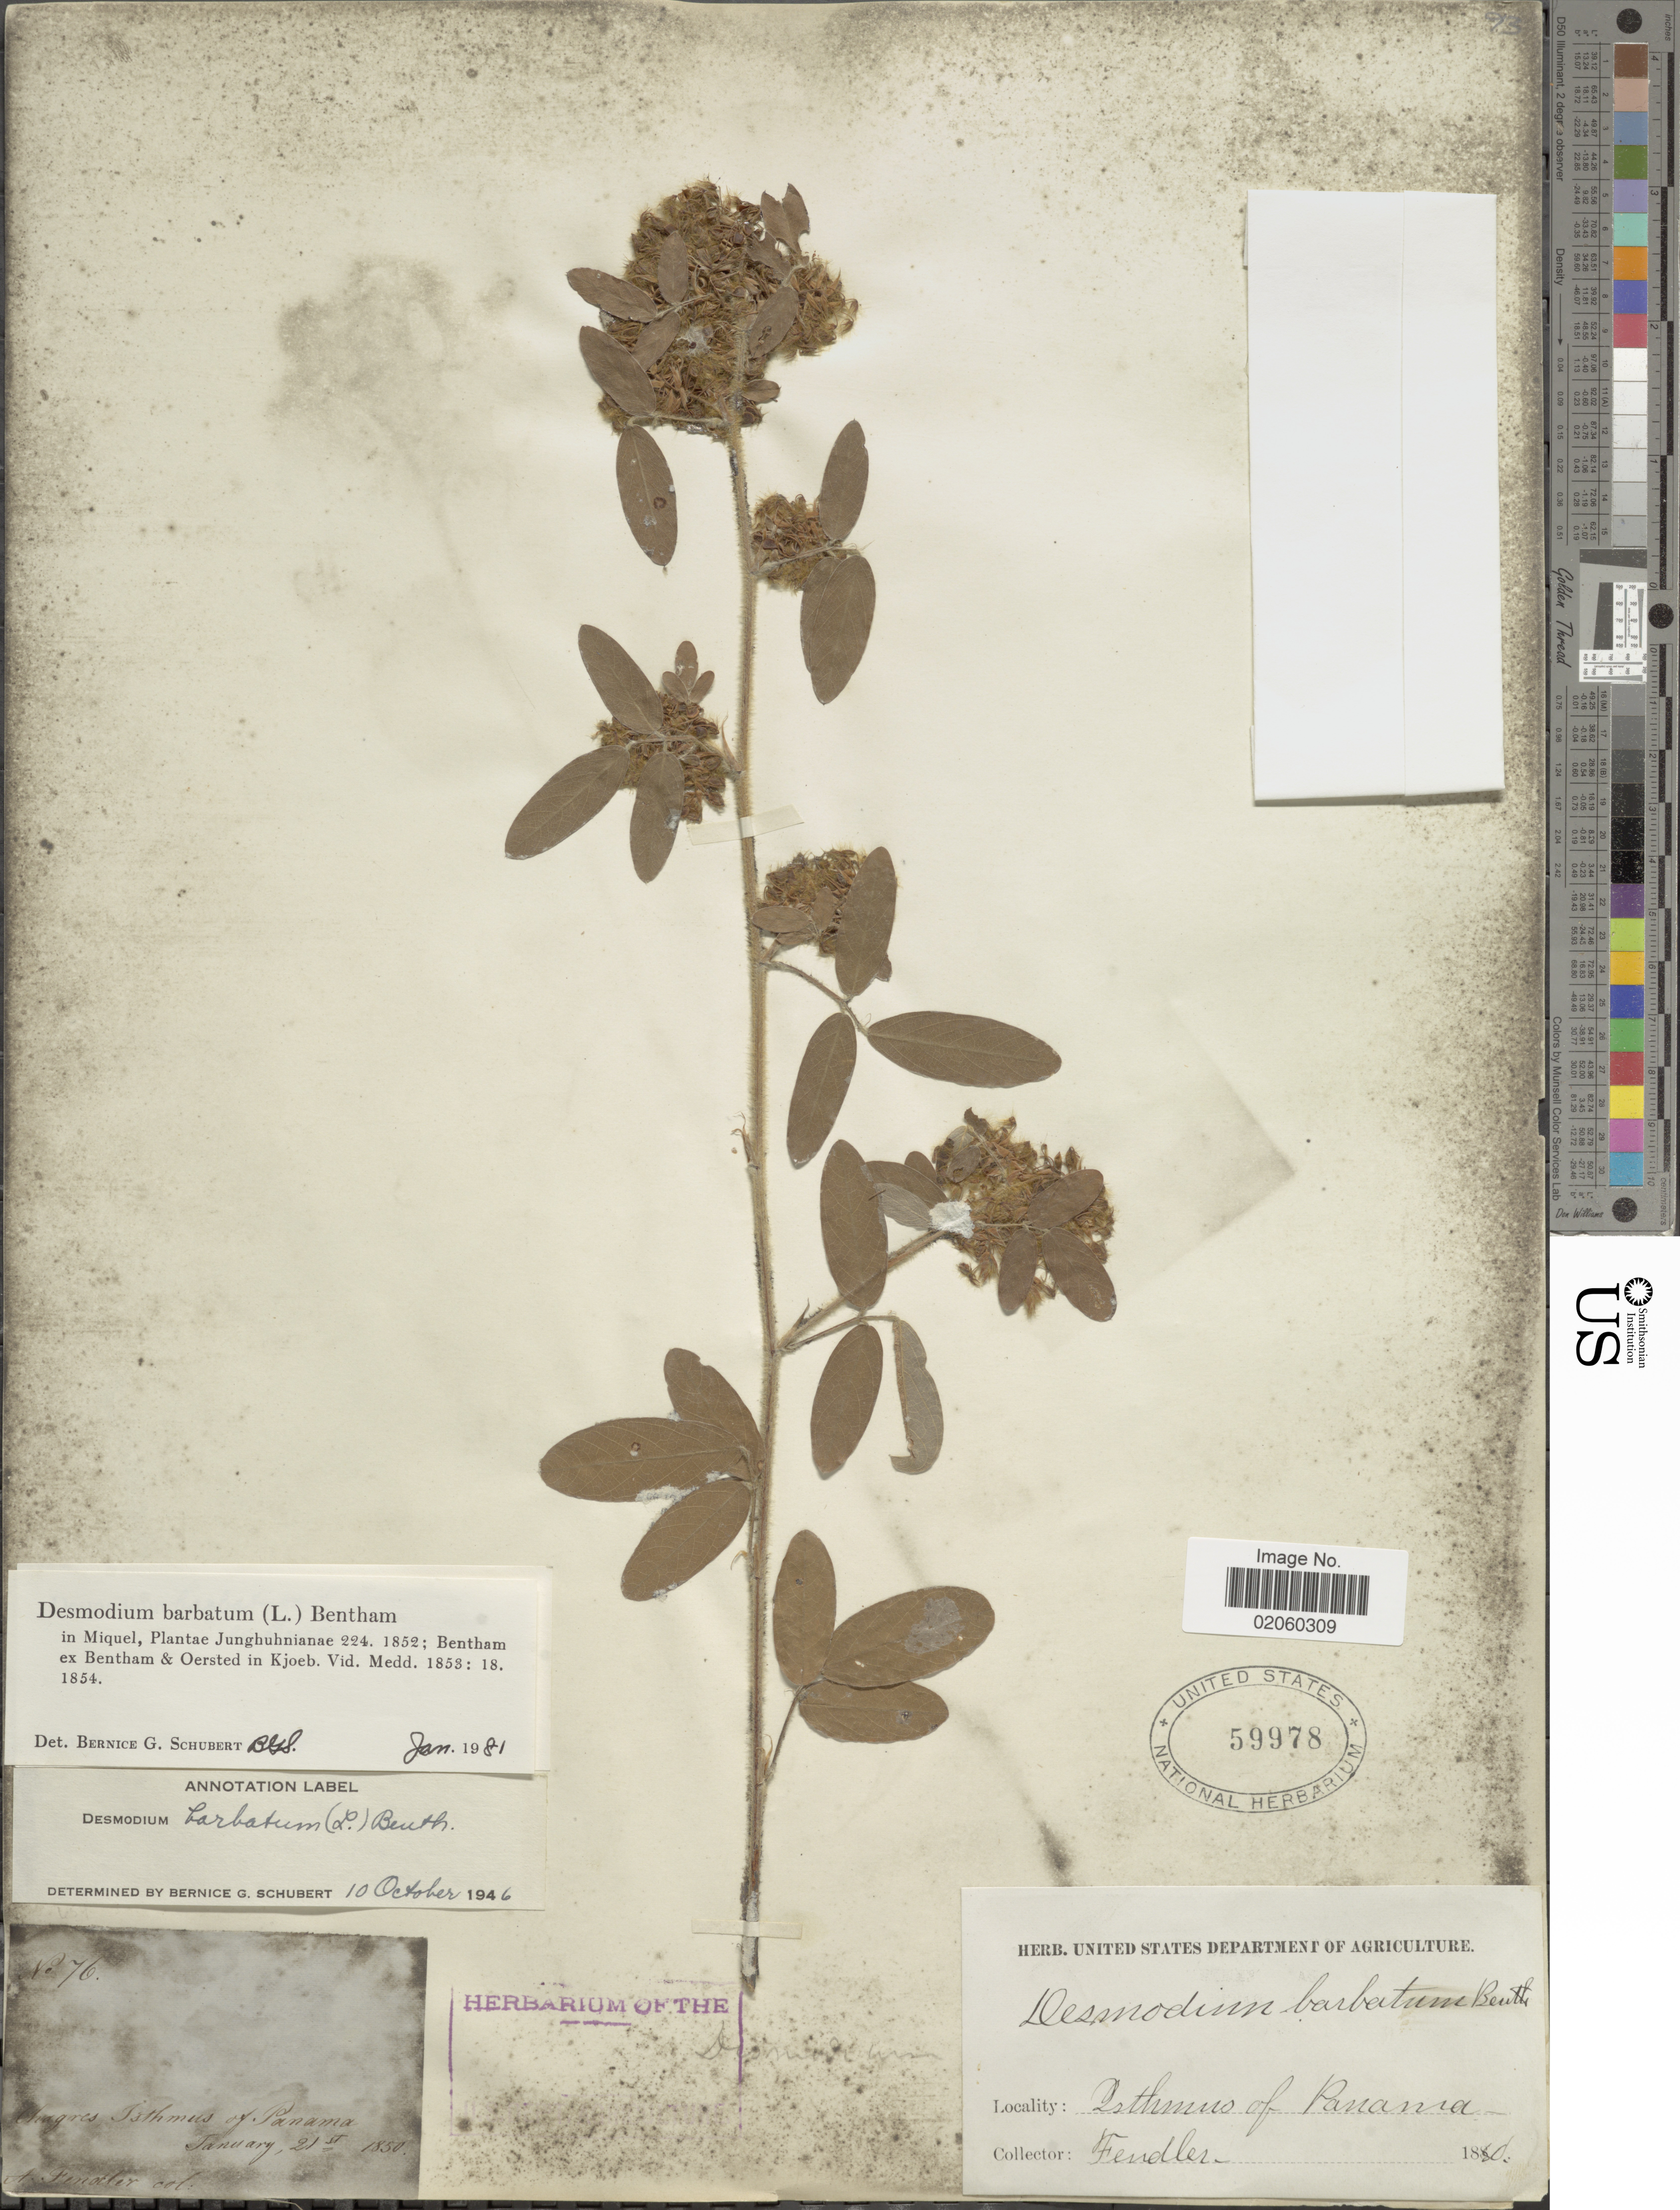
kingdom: Plantae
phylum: Tracheophyta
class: Magnoliopsida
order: Fabales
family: Fabaceae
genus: Grona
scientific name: Grona barbata var. barbata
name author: (L.) H. Ohashi & K. Ohashi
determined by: Strong, Mark T., (BOT), Smithsonian Institution - National Museum of Natural History (UNITED STATES)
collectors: A. Fendler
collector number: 76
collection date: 1850-07-21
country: Panama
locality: Isthmus of Panama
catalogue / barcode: US 59978